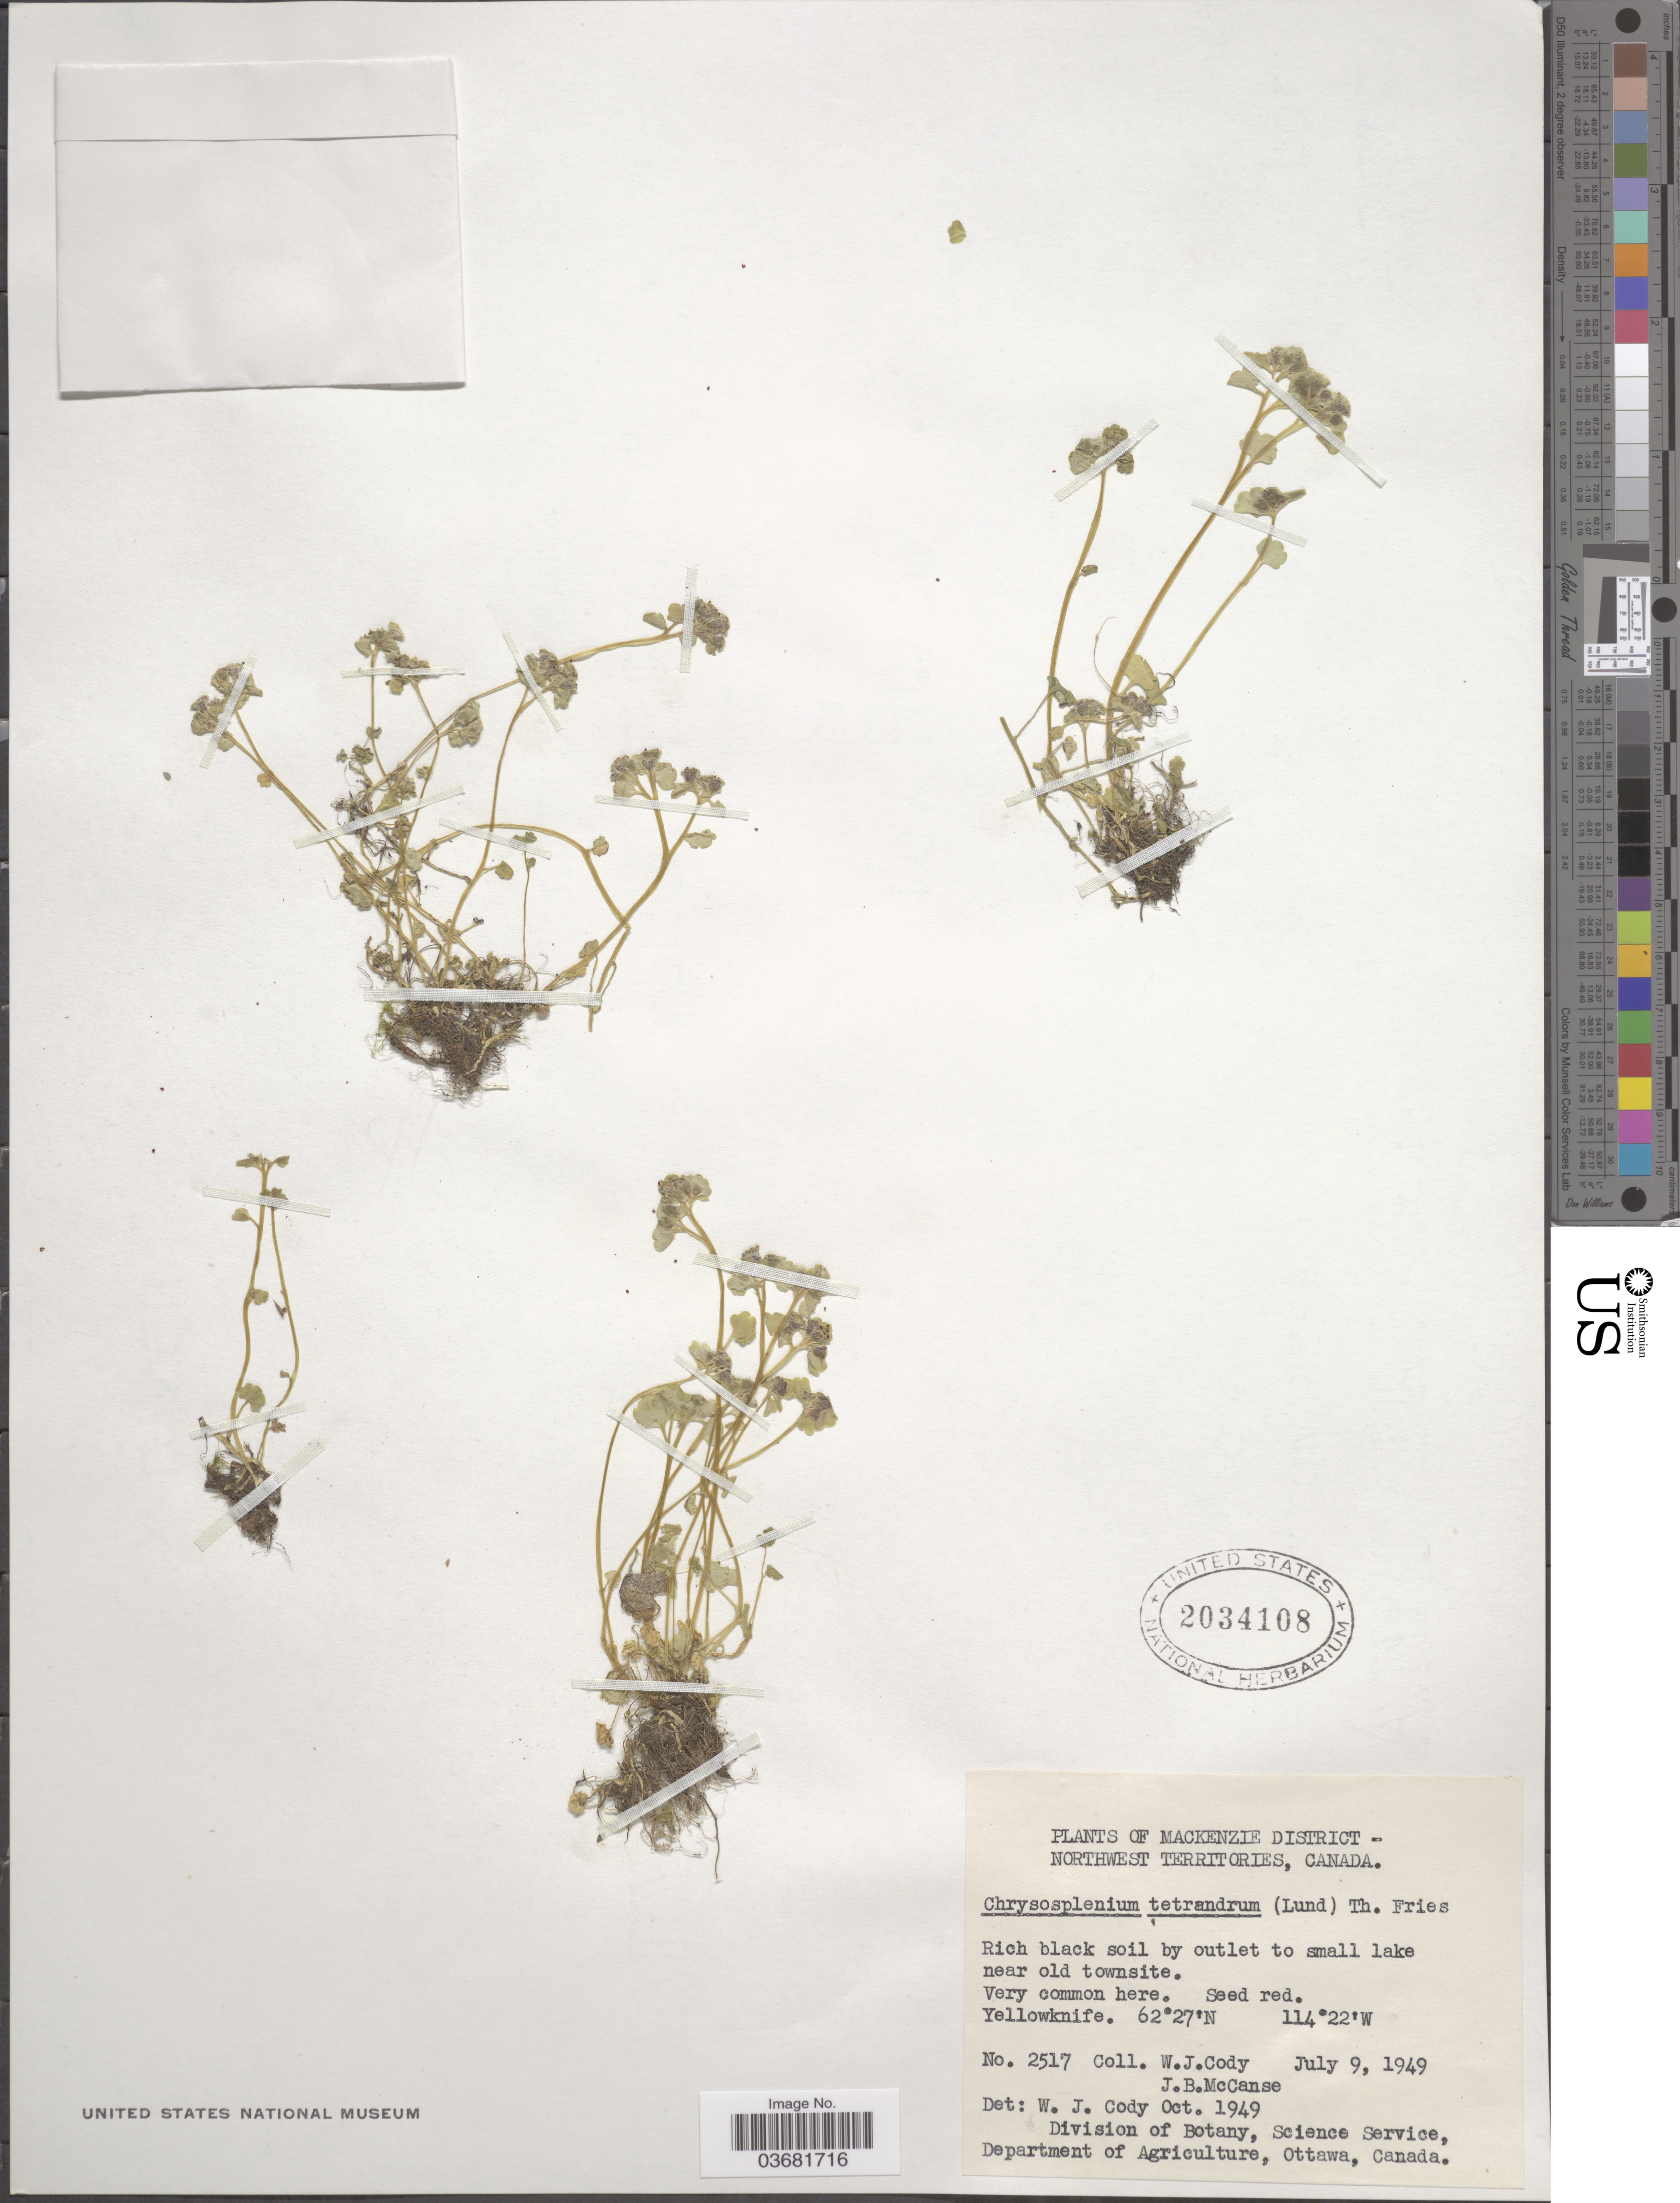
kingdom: Plantae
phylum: Tracheophyta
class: Magnoliopsida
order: Saxifragales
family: Saxifragaceae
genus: Chrysosplenium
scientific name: Chrysosplenium tetrandrum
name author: (N. Lund) Th. Fr.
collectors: W. Cody & J. McCanse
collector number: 2517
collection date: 1949-07-09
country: Canada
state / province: Northwest Territories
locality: Mackenzie District. Yellowknife.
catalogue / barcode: US 2034108